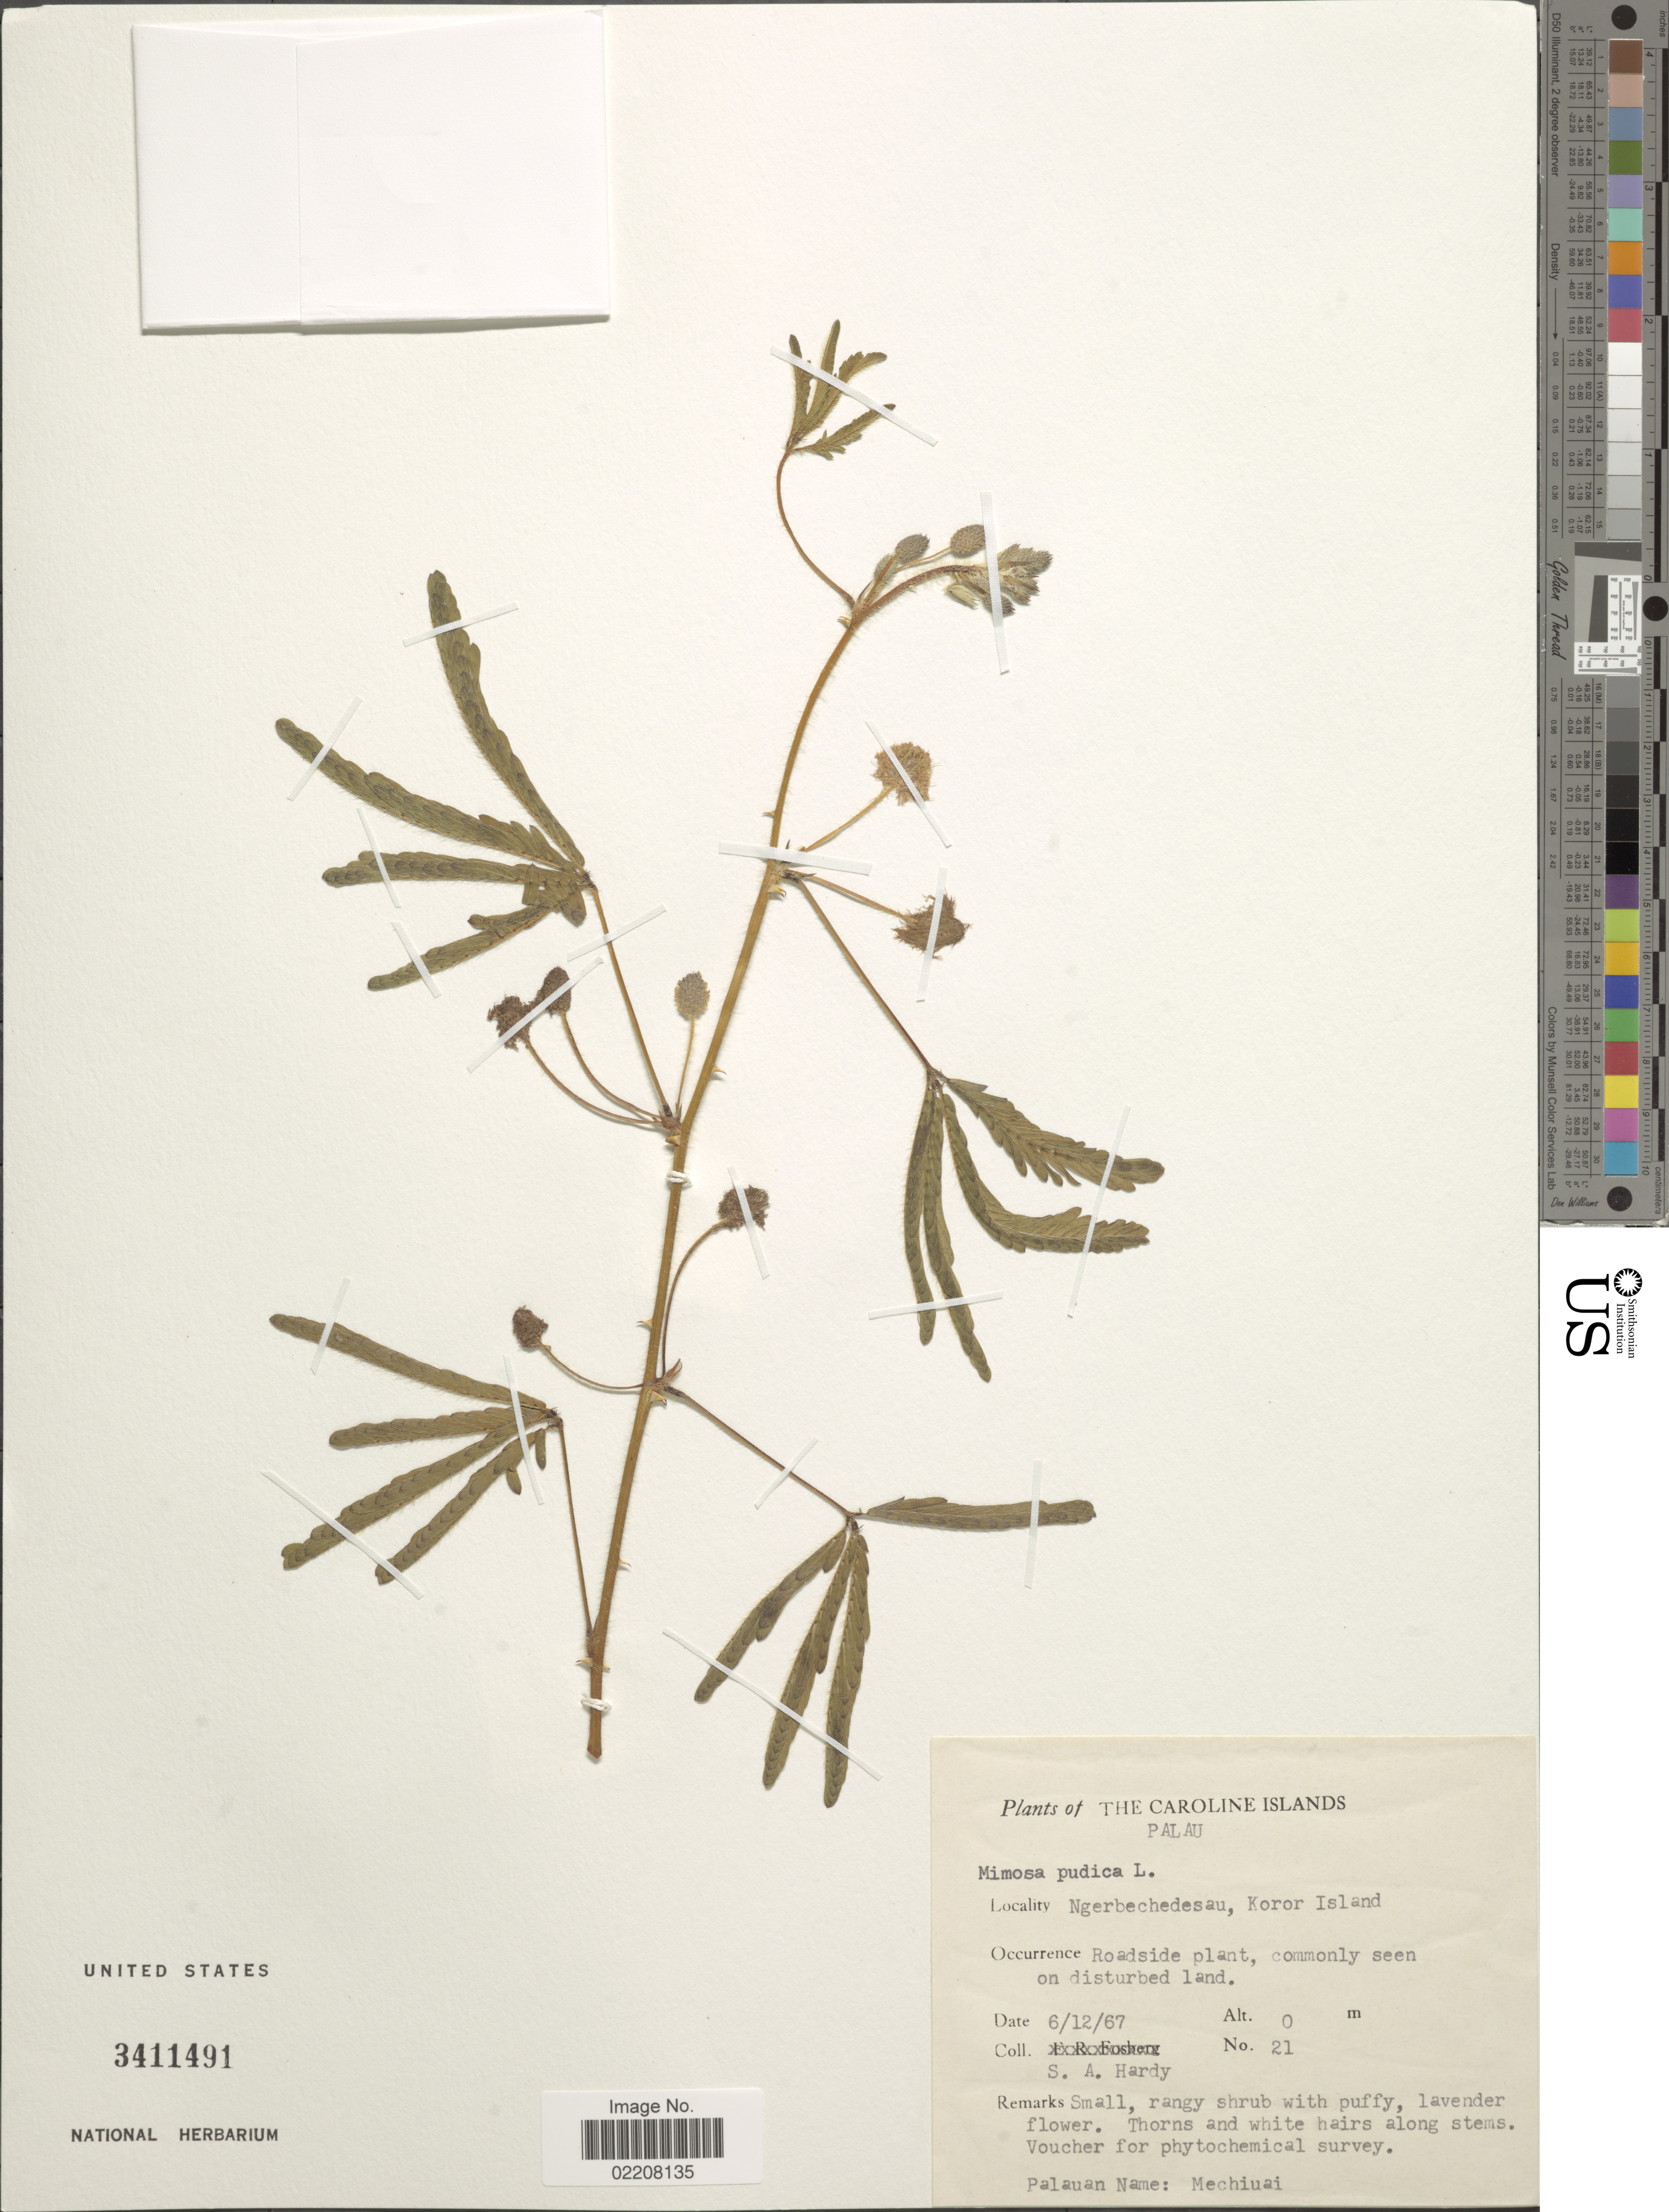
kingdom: Plantae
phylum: Tracheophyta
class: Magnoliopsida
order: Fabales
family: Fabaceae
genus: Mimosa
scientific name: Mimosa pudica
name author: L.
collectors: S. A. Hardy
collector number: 21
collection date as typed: Transcribed d/m/y: 6/12/67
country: Palau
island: Oreor [Koror]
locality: Ngerbechedesau, Koror Island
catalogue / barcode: US 3411491